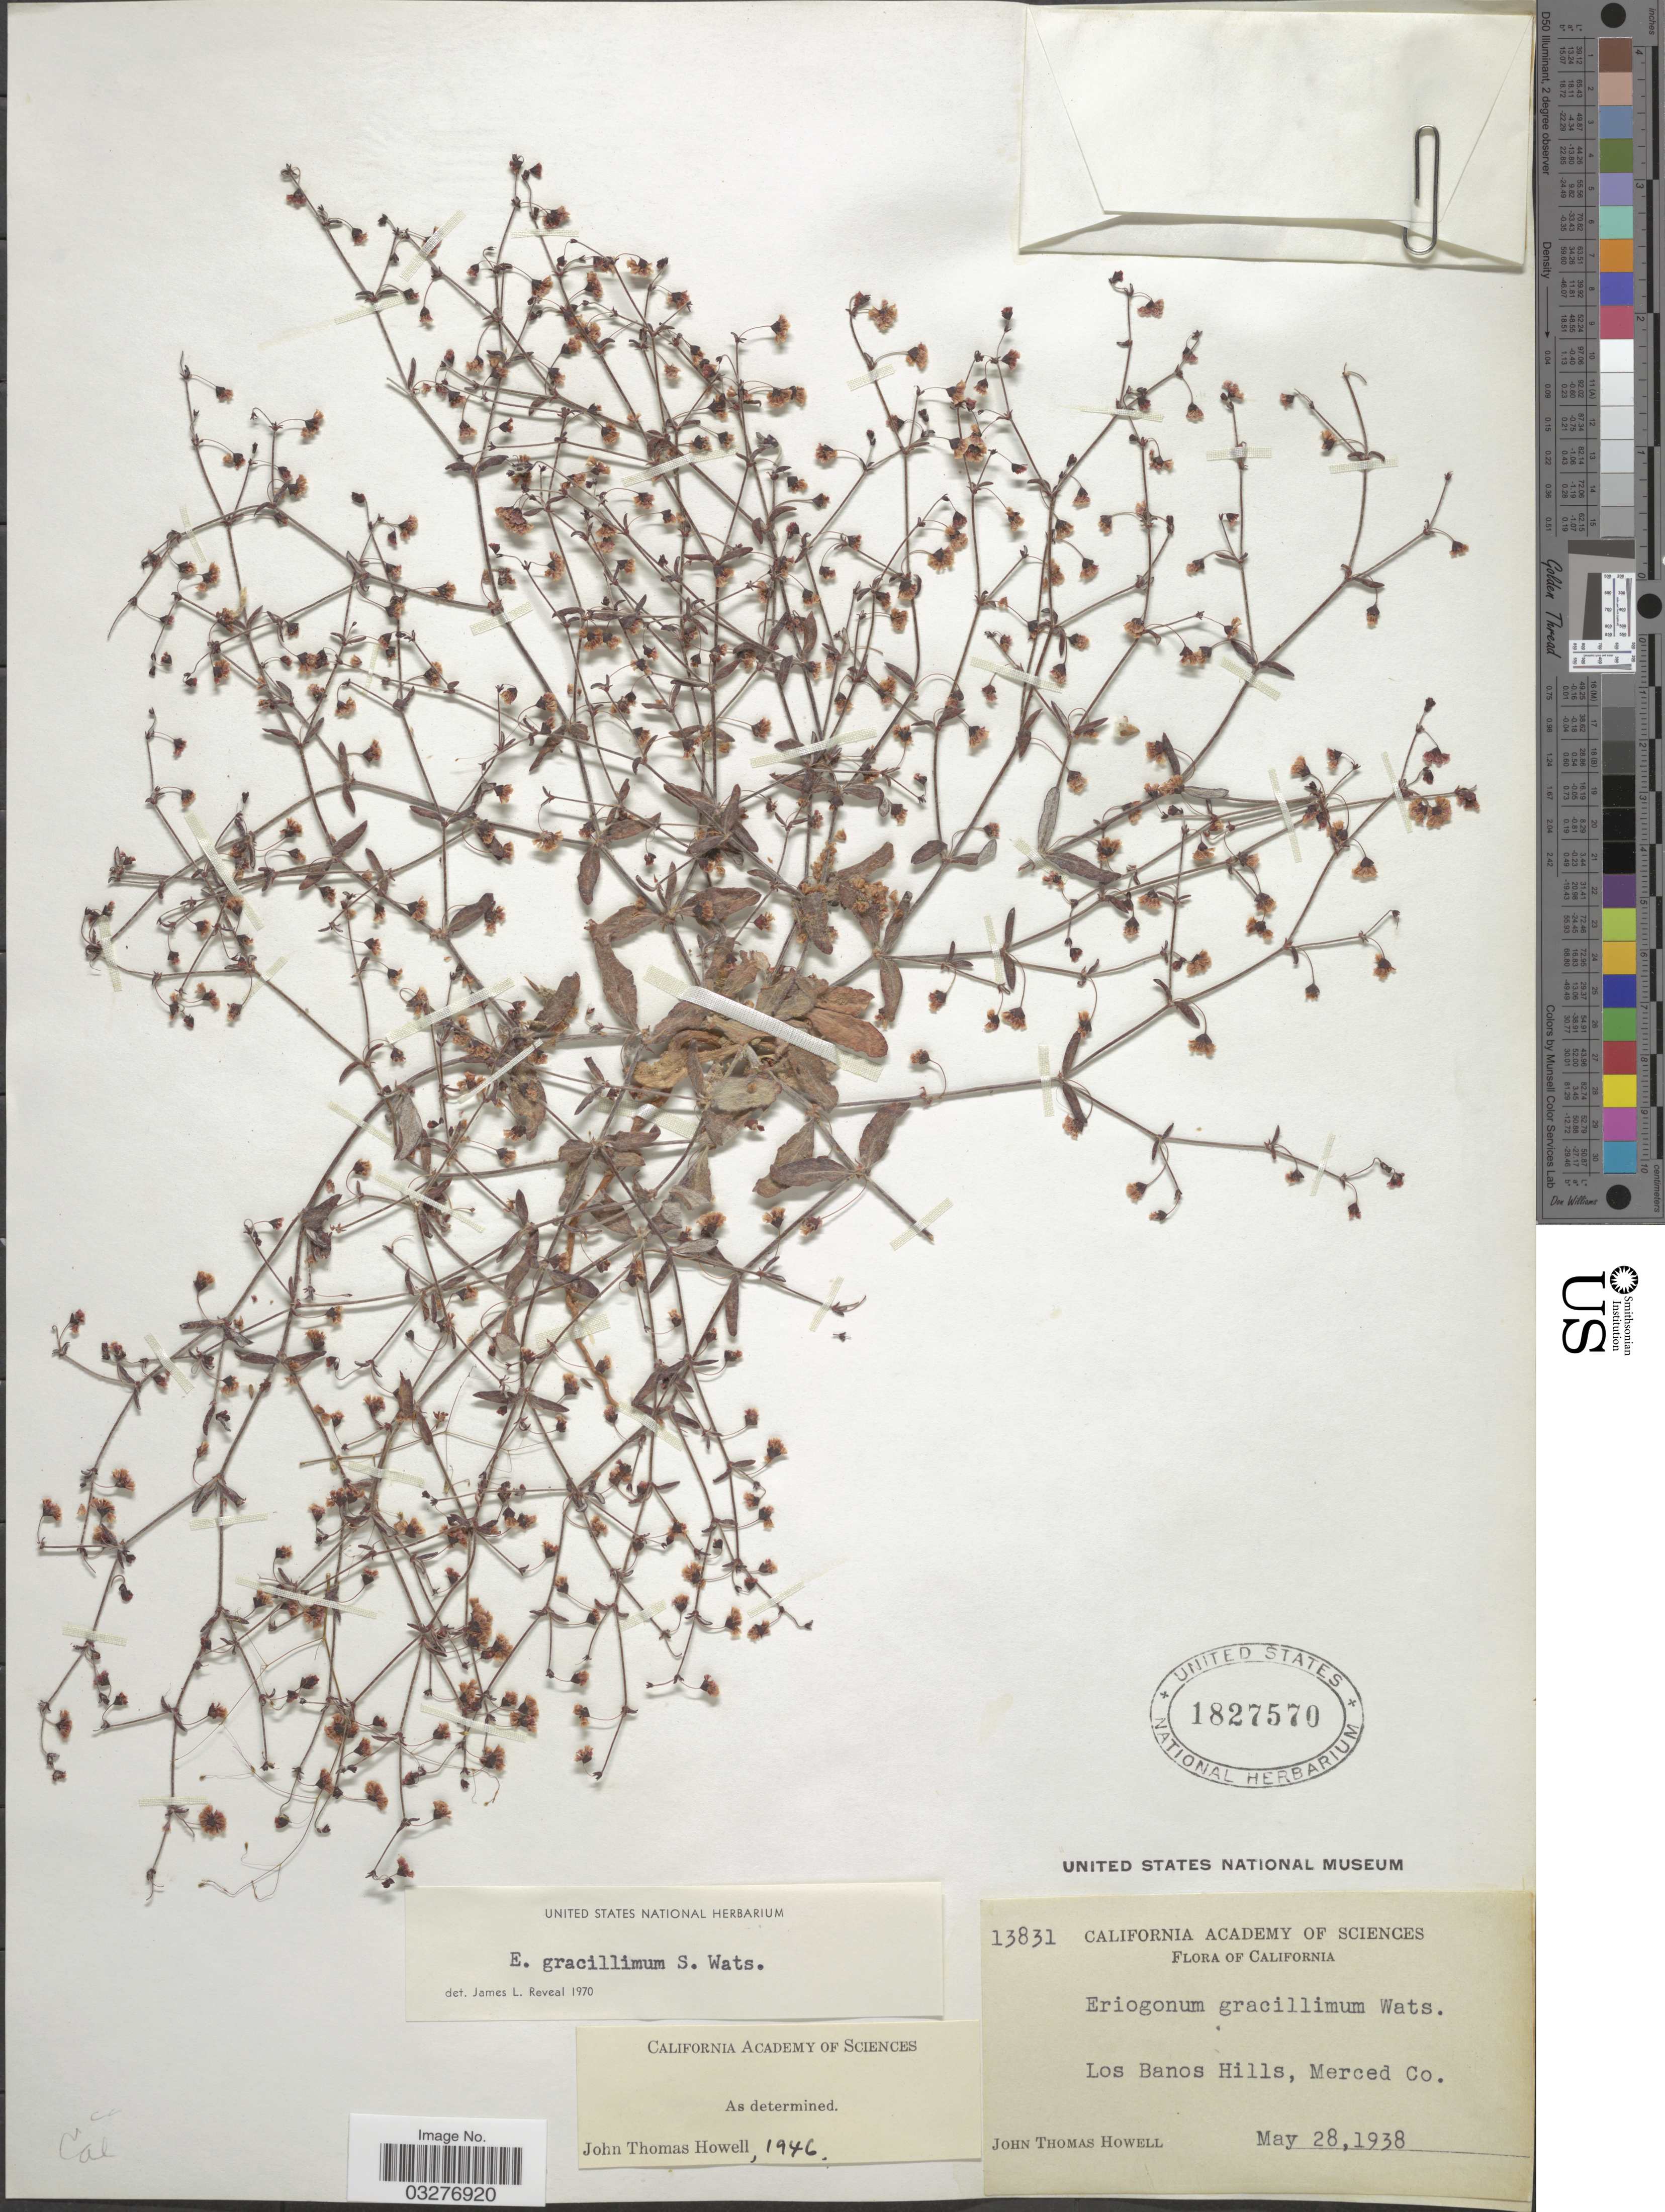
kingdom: Plantae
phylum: Tracheophyta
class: Magnoliopsida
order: Caryophyllales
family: Polygonaceae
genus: Eriogonum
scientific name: Eriogonum gracillimum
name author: S. Watson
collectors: J. T. Howell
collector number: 13831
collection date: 1938-05-28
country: United States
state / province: California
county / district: Merced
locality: Los Banos Hills, Merced Co.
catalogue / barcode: US 1827570